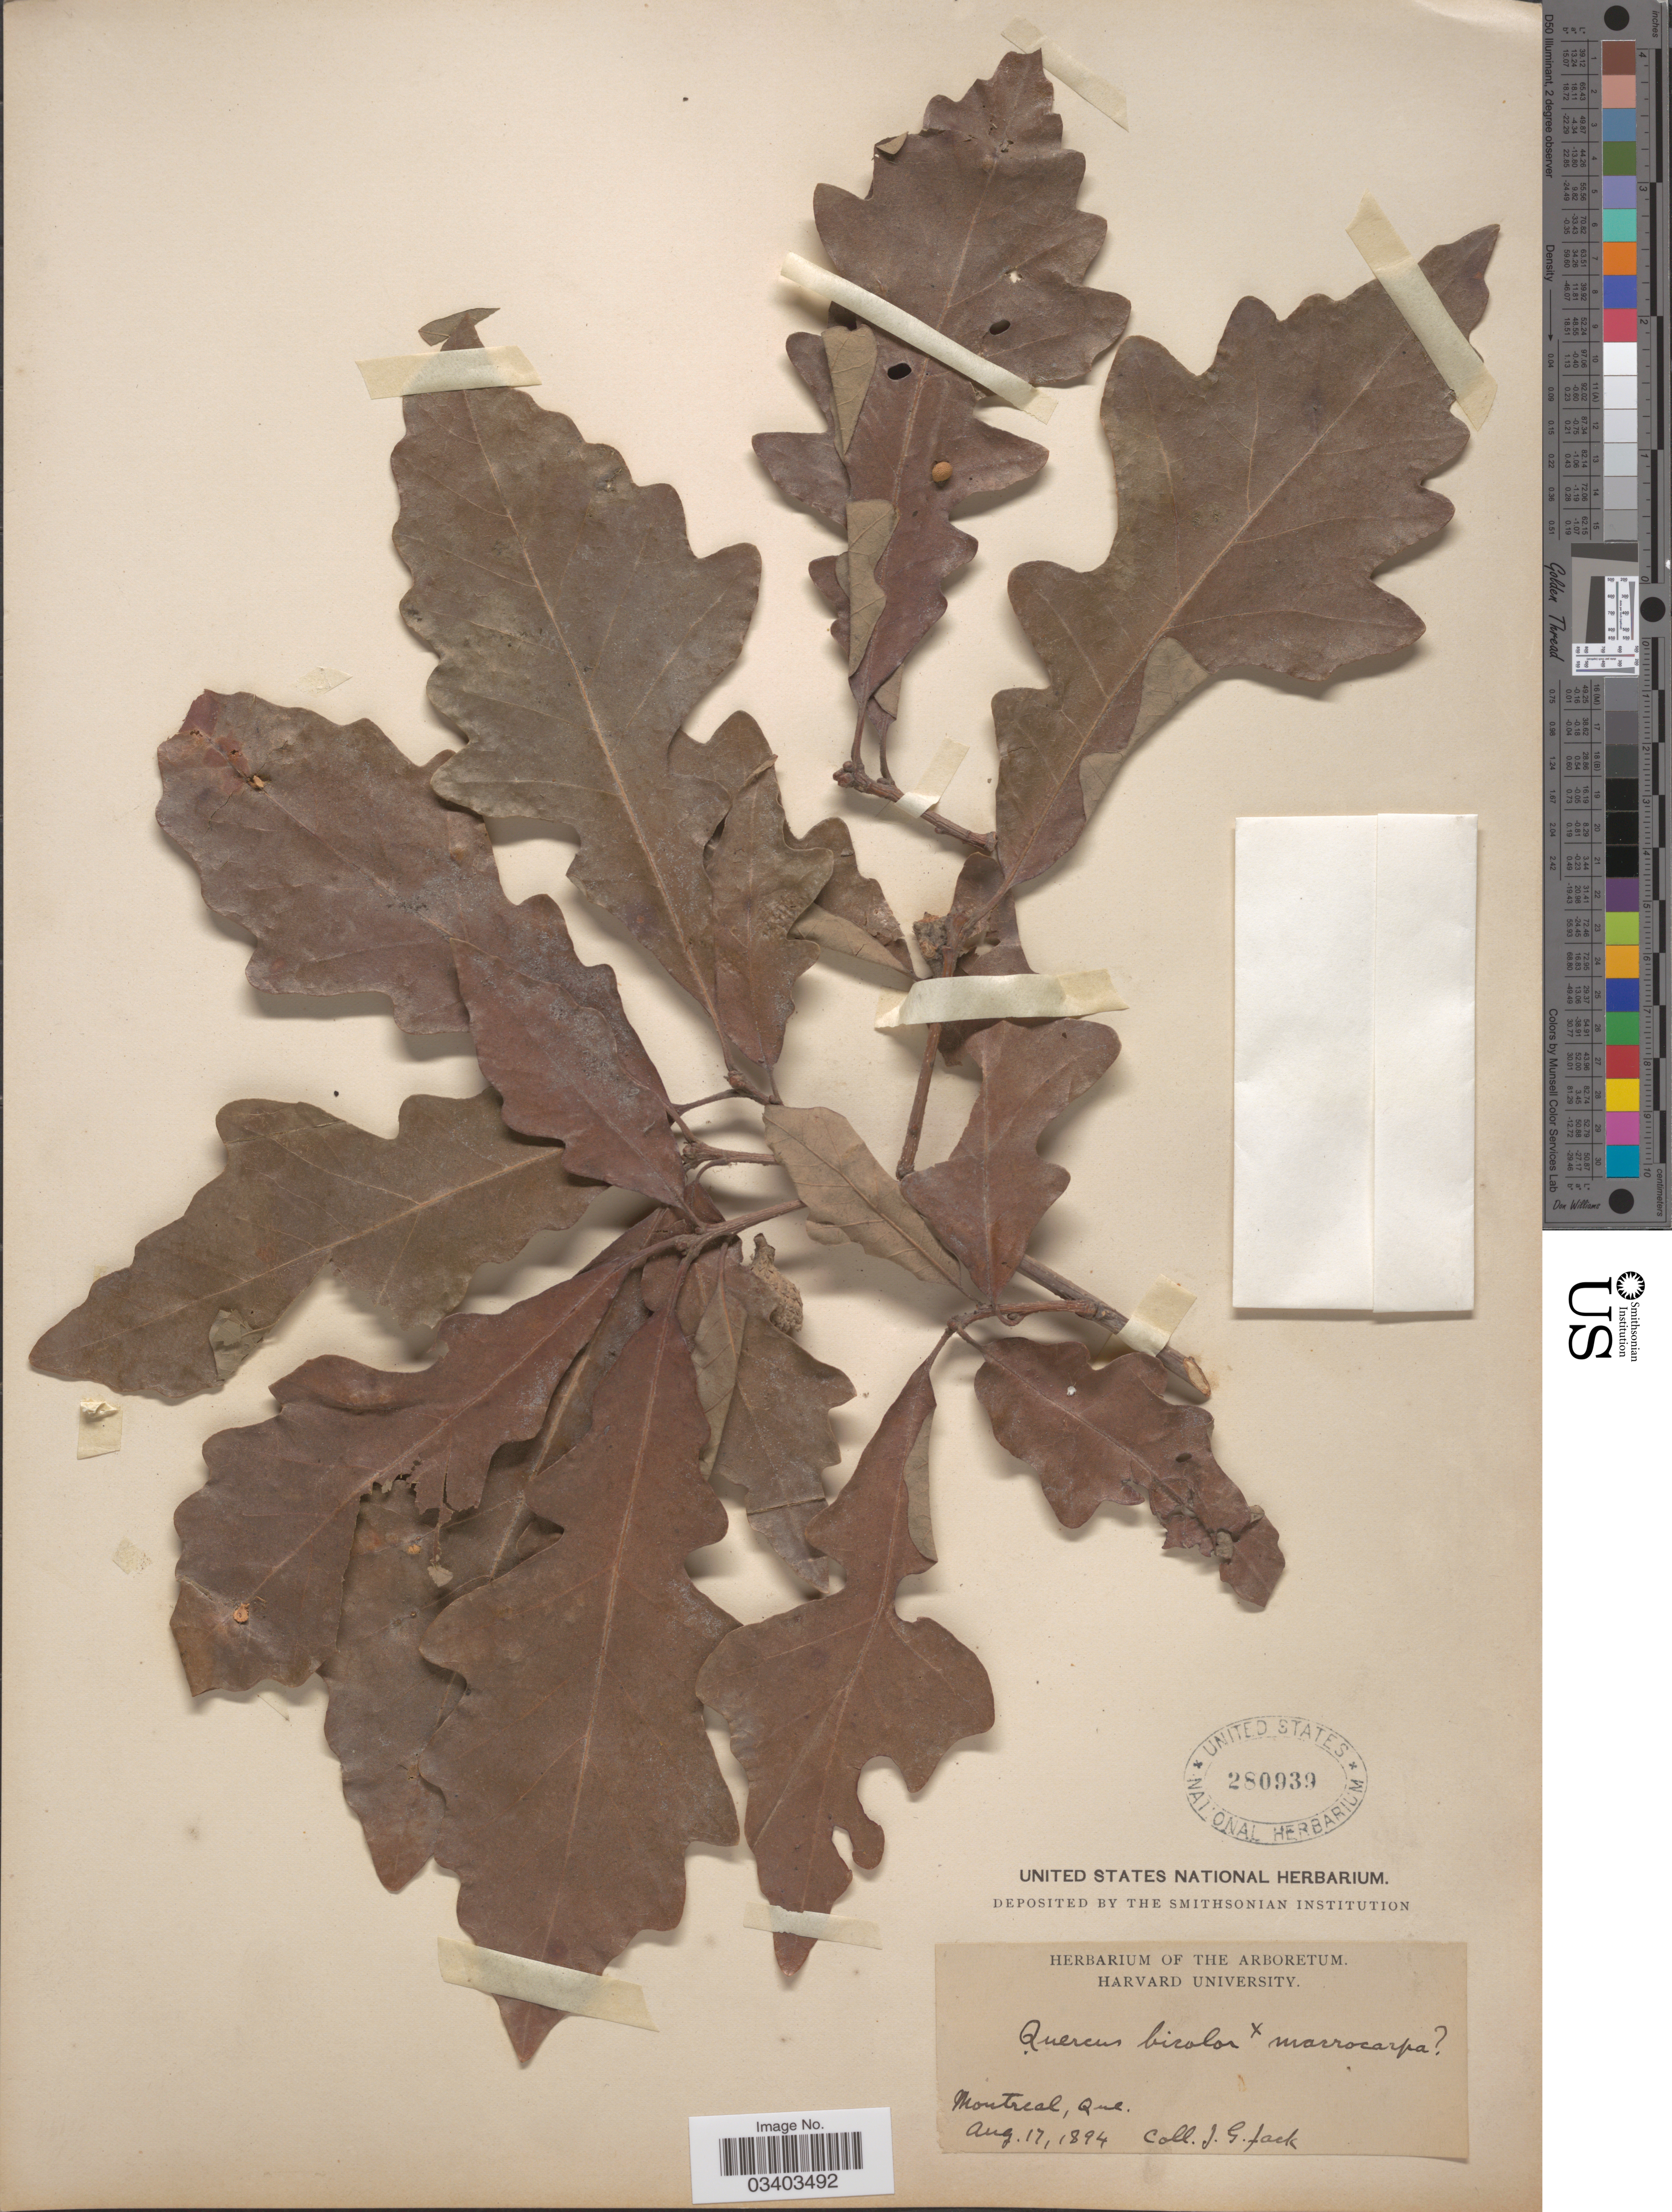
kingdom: Plantae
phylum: Tracheophyta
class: Magnoliopsida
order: Fagales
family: Fagaceae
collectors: J. G. Jack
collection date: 1894-08-17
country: Canada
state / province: Quebec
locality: Montreal, Que.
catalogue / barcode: US 280939